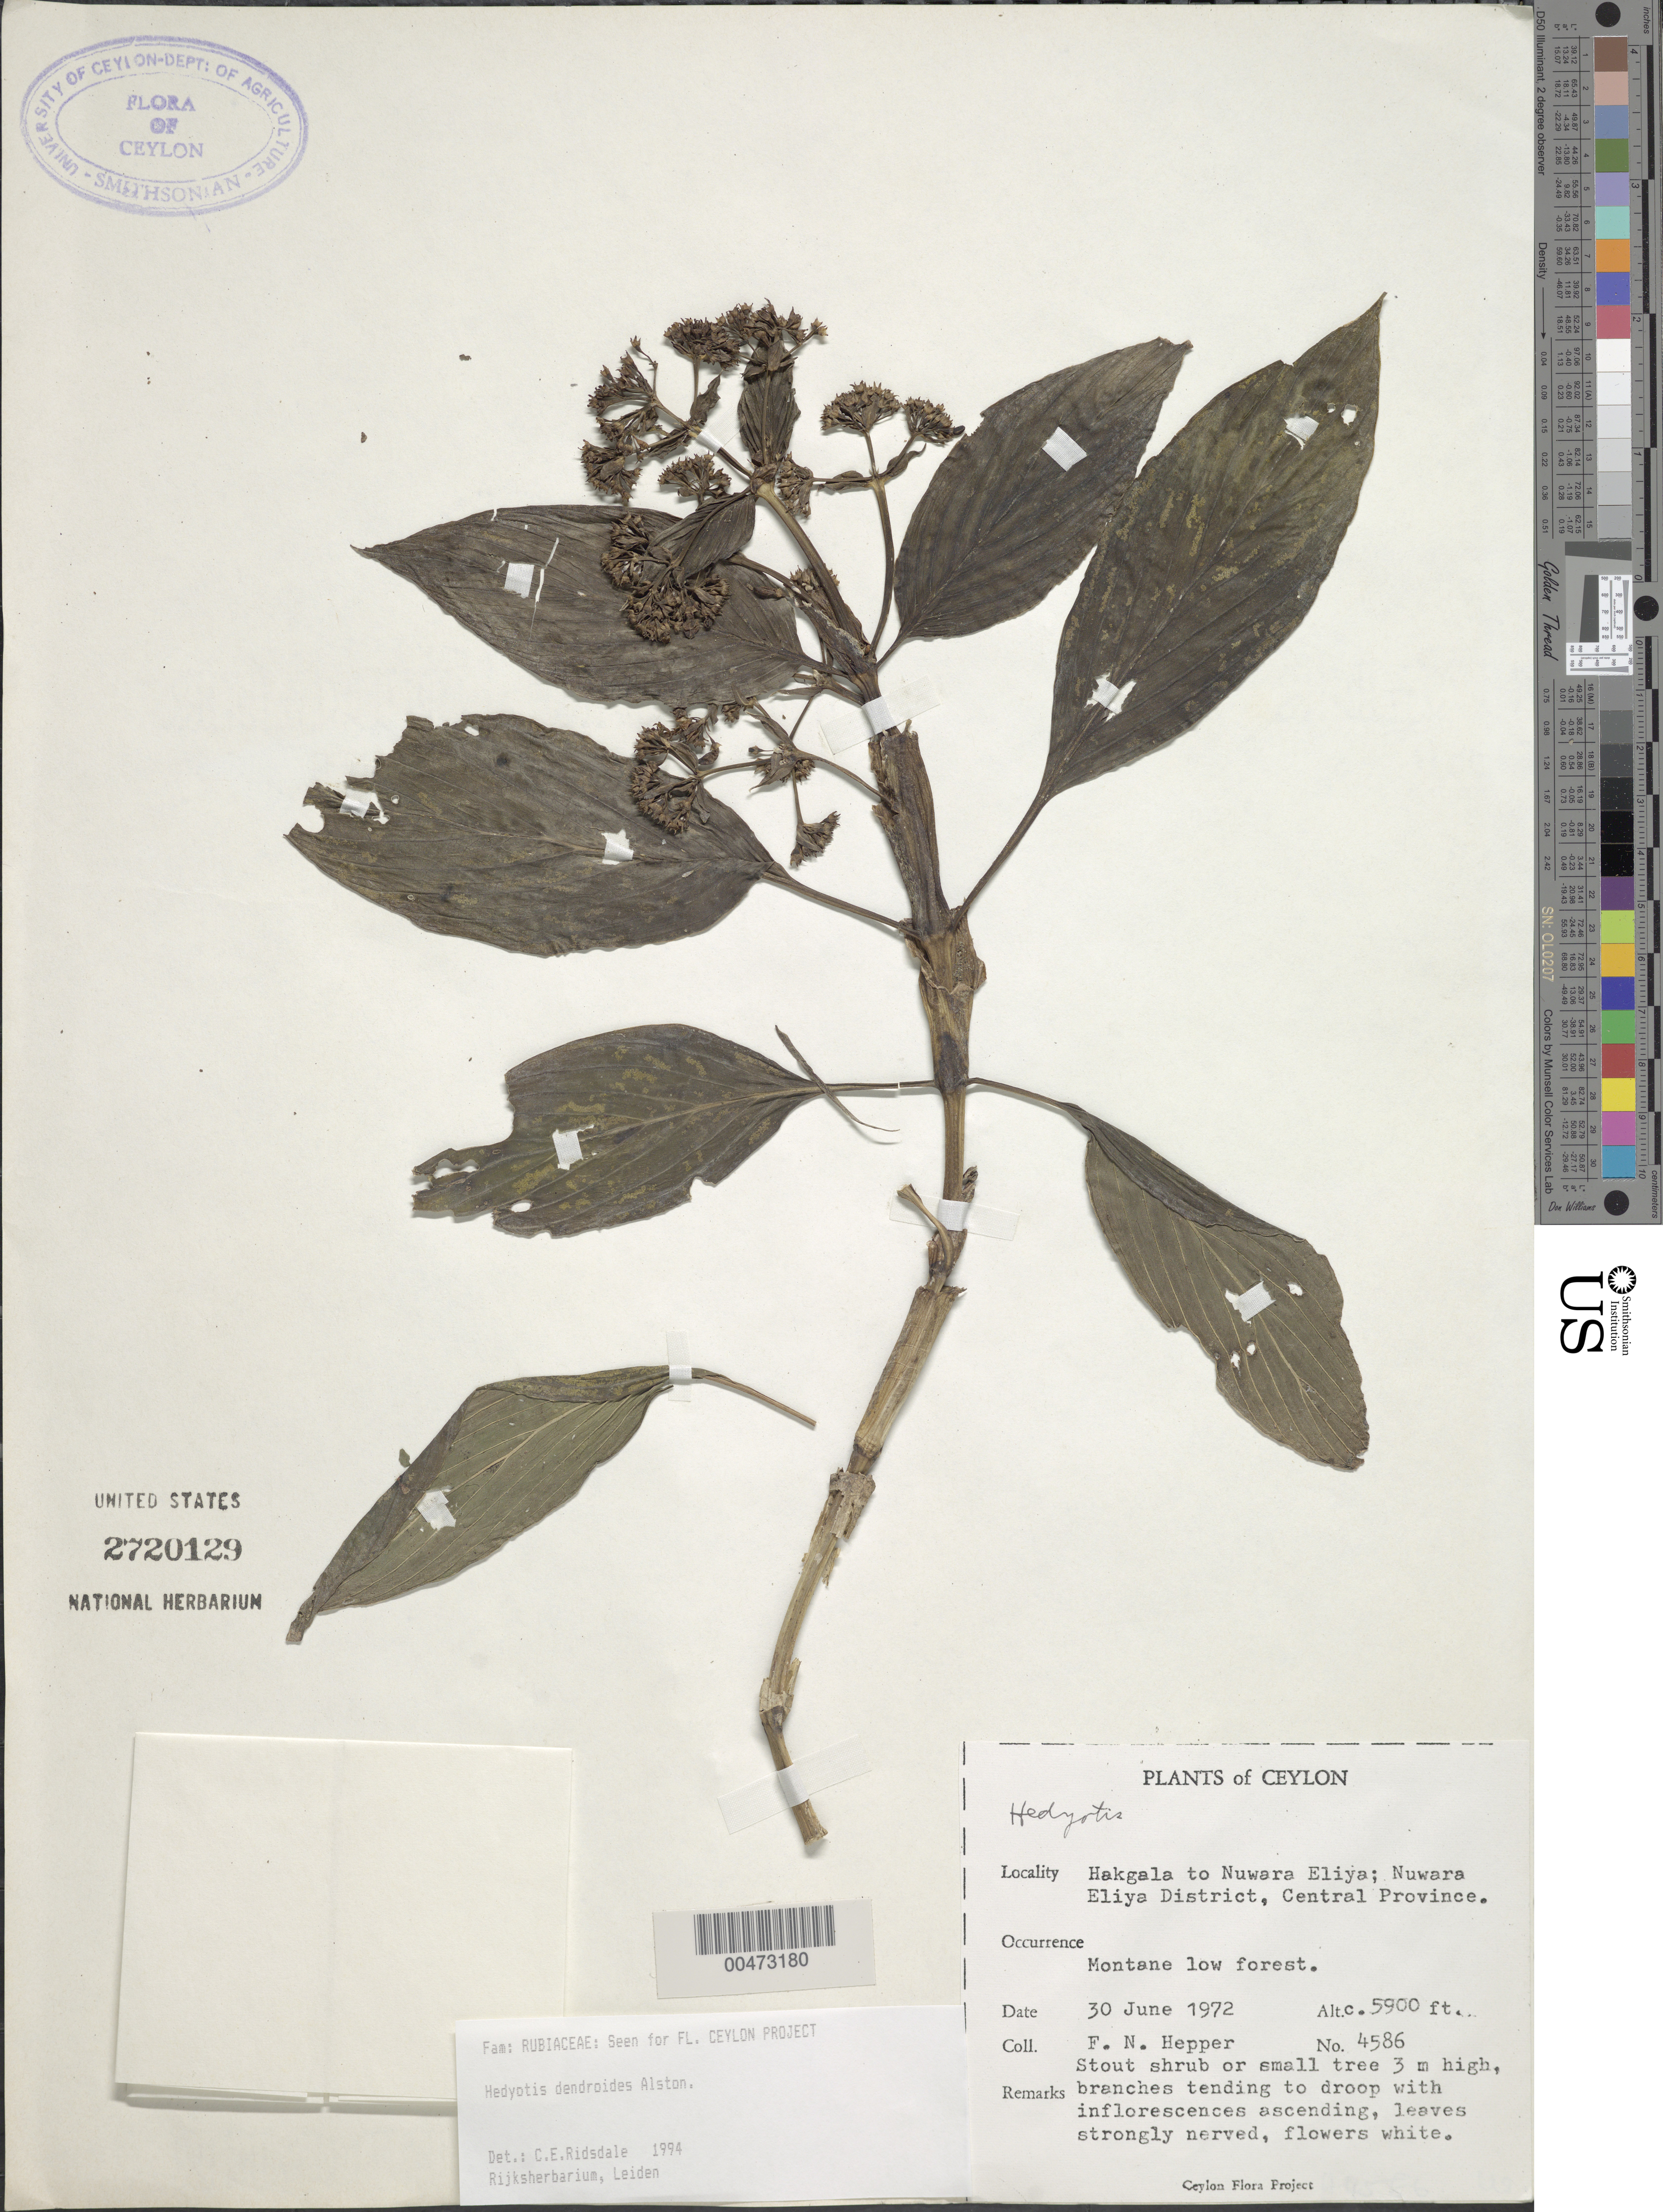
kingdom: Plantae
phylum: Tracheophyta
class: Magnoliopsida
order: Gentianales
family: Rubiaceae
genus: Hedyotis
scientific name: Hedyotis dendroides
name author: Alston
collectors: F. Hepper & P. Yayasinghe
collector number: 4586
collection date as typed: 30 Jun 1972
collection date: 1972-06-30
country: Sri Lanka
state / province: Central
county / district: Nuwara Eliya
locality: Hakgala to Nuwara Eliya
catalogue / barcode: US 2720129